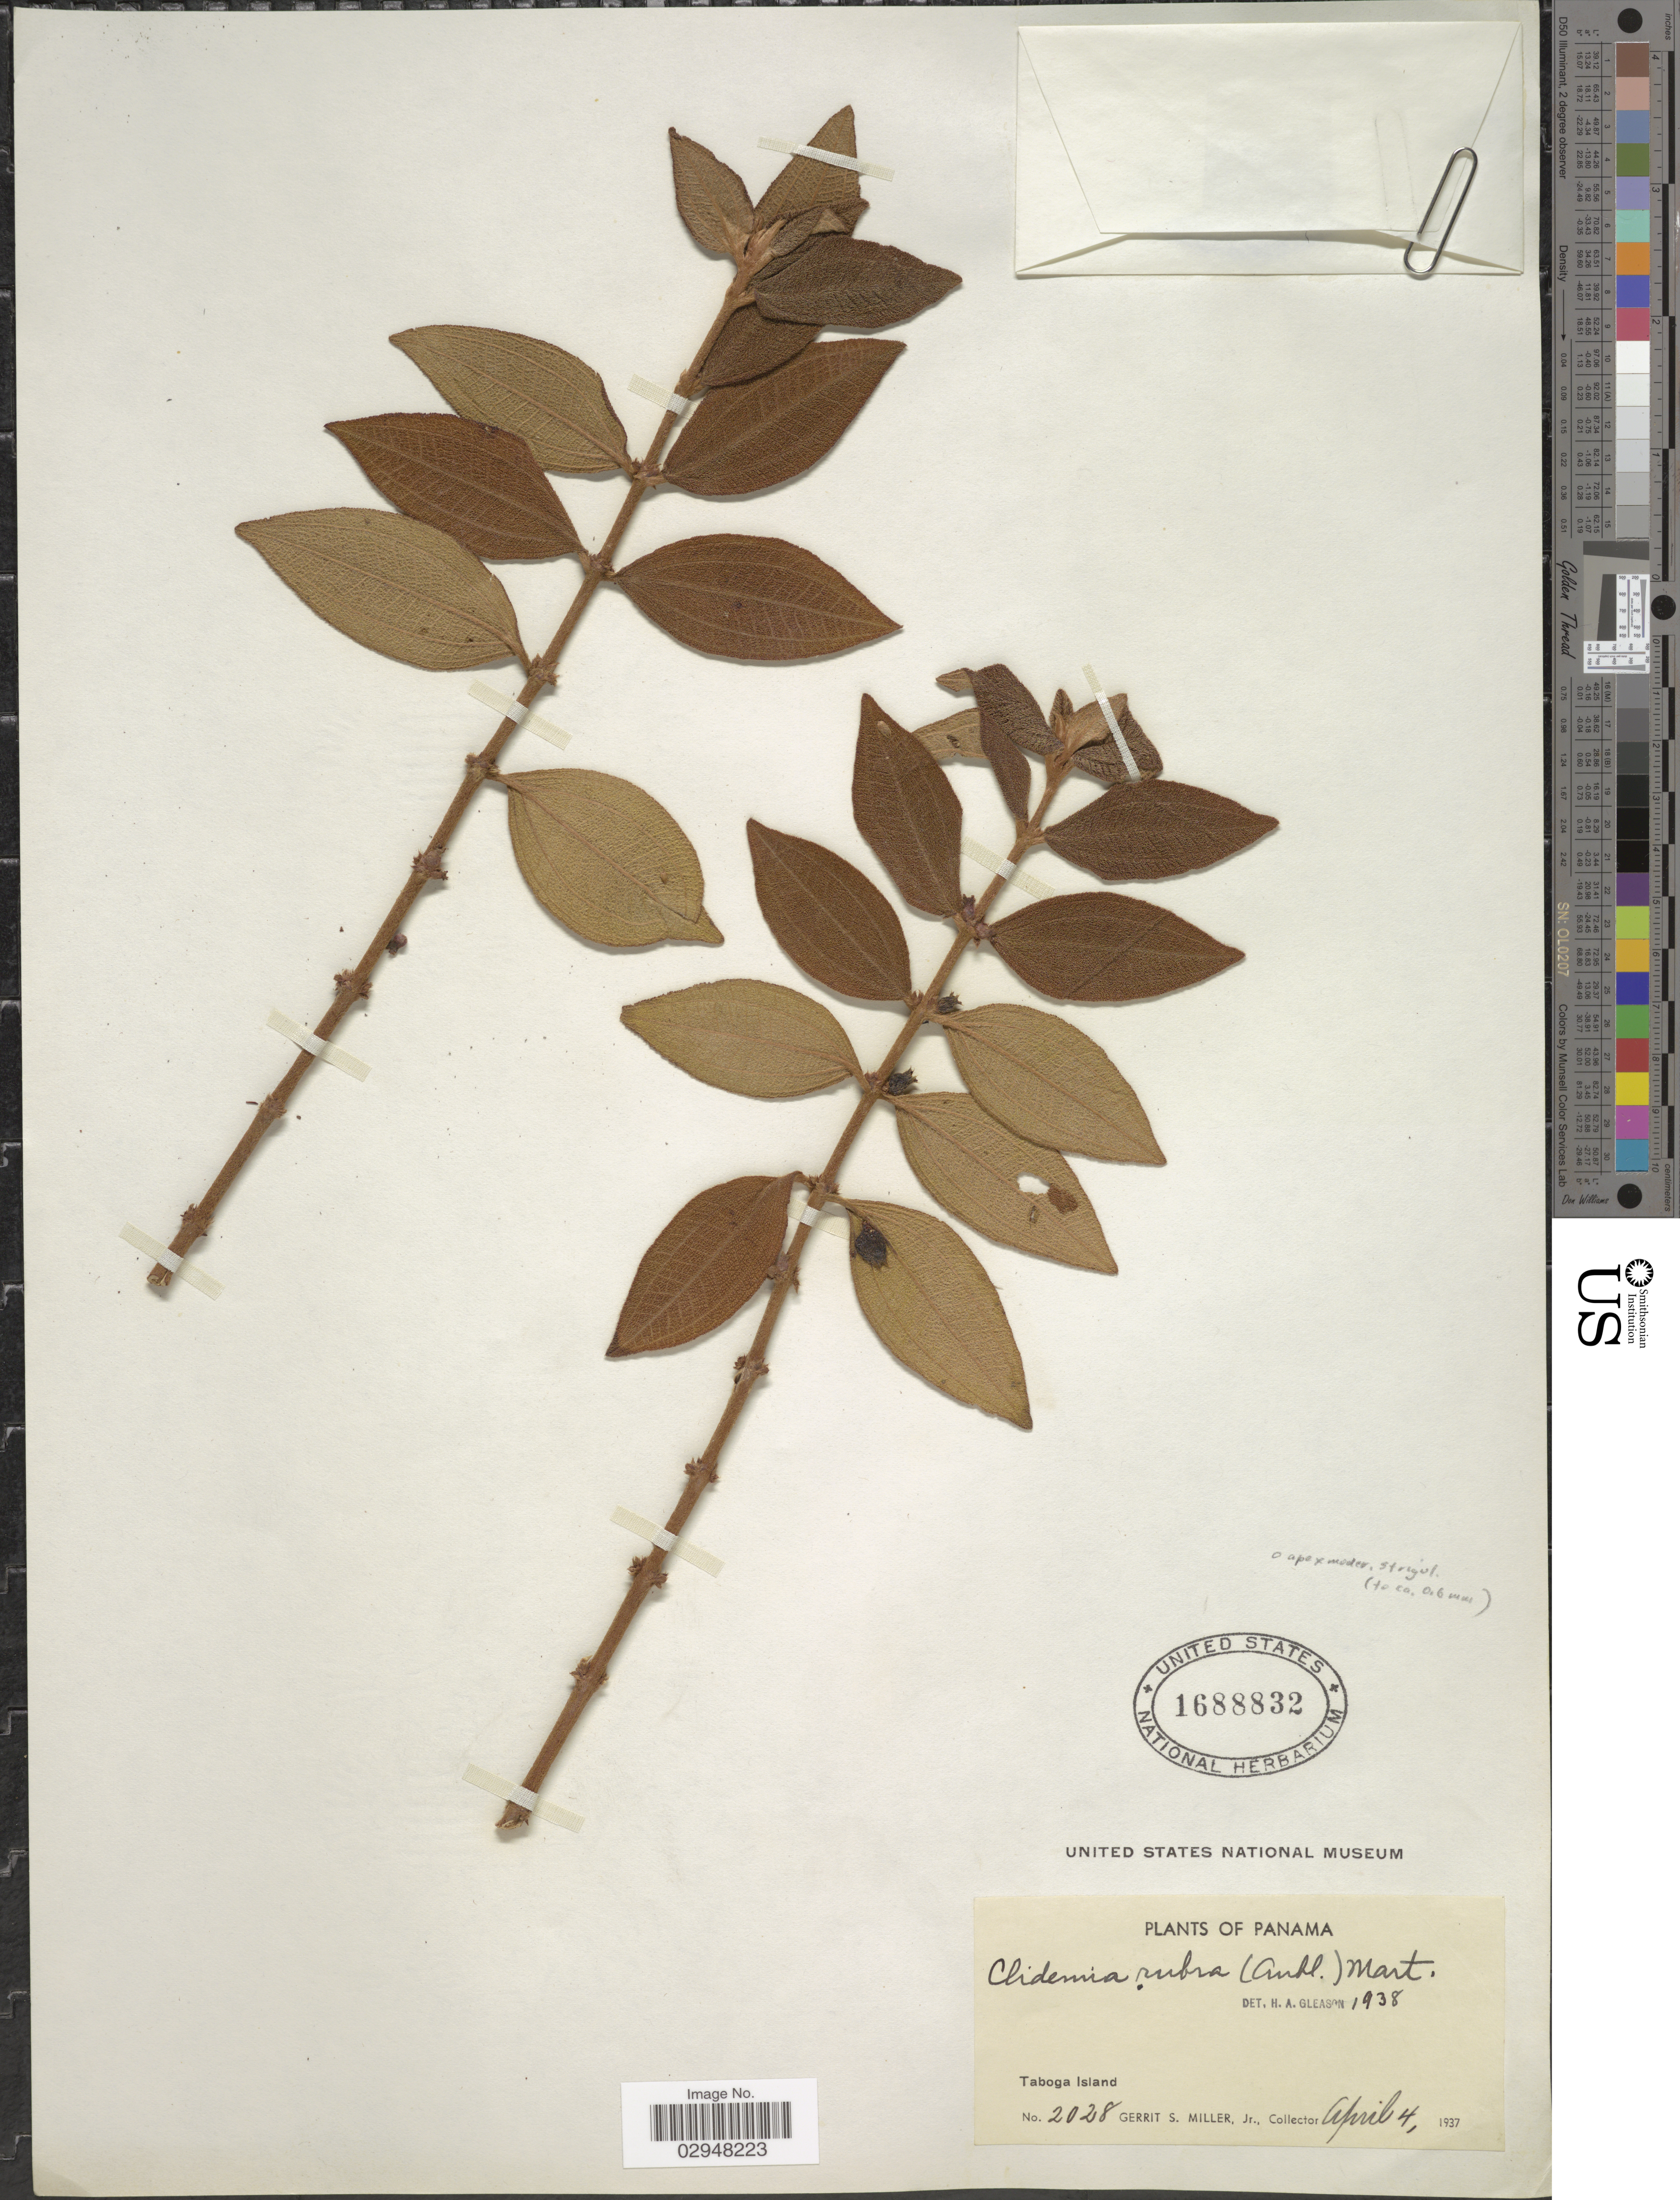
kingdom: Plantae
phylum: Tracheophyta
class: Magnoliopsida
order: Myrtales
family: Melastomataceae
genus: Clidemia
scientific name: Clidemia rubra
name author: (Aubl.) Mart.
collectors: G. S. Miller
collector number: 2028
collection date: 1937-04-04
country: Panama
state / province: Panamá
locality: Taboga Island.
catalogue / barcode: US 1688832